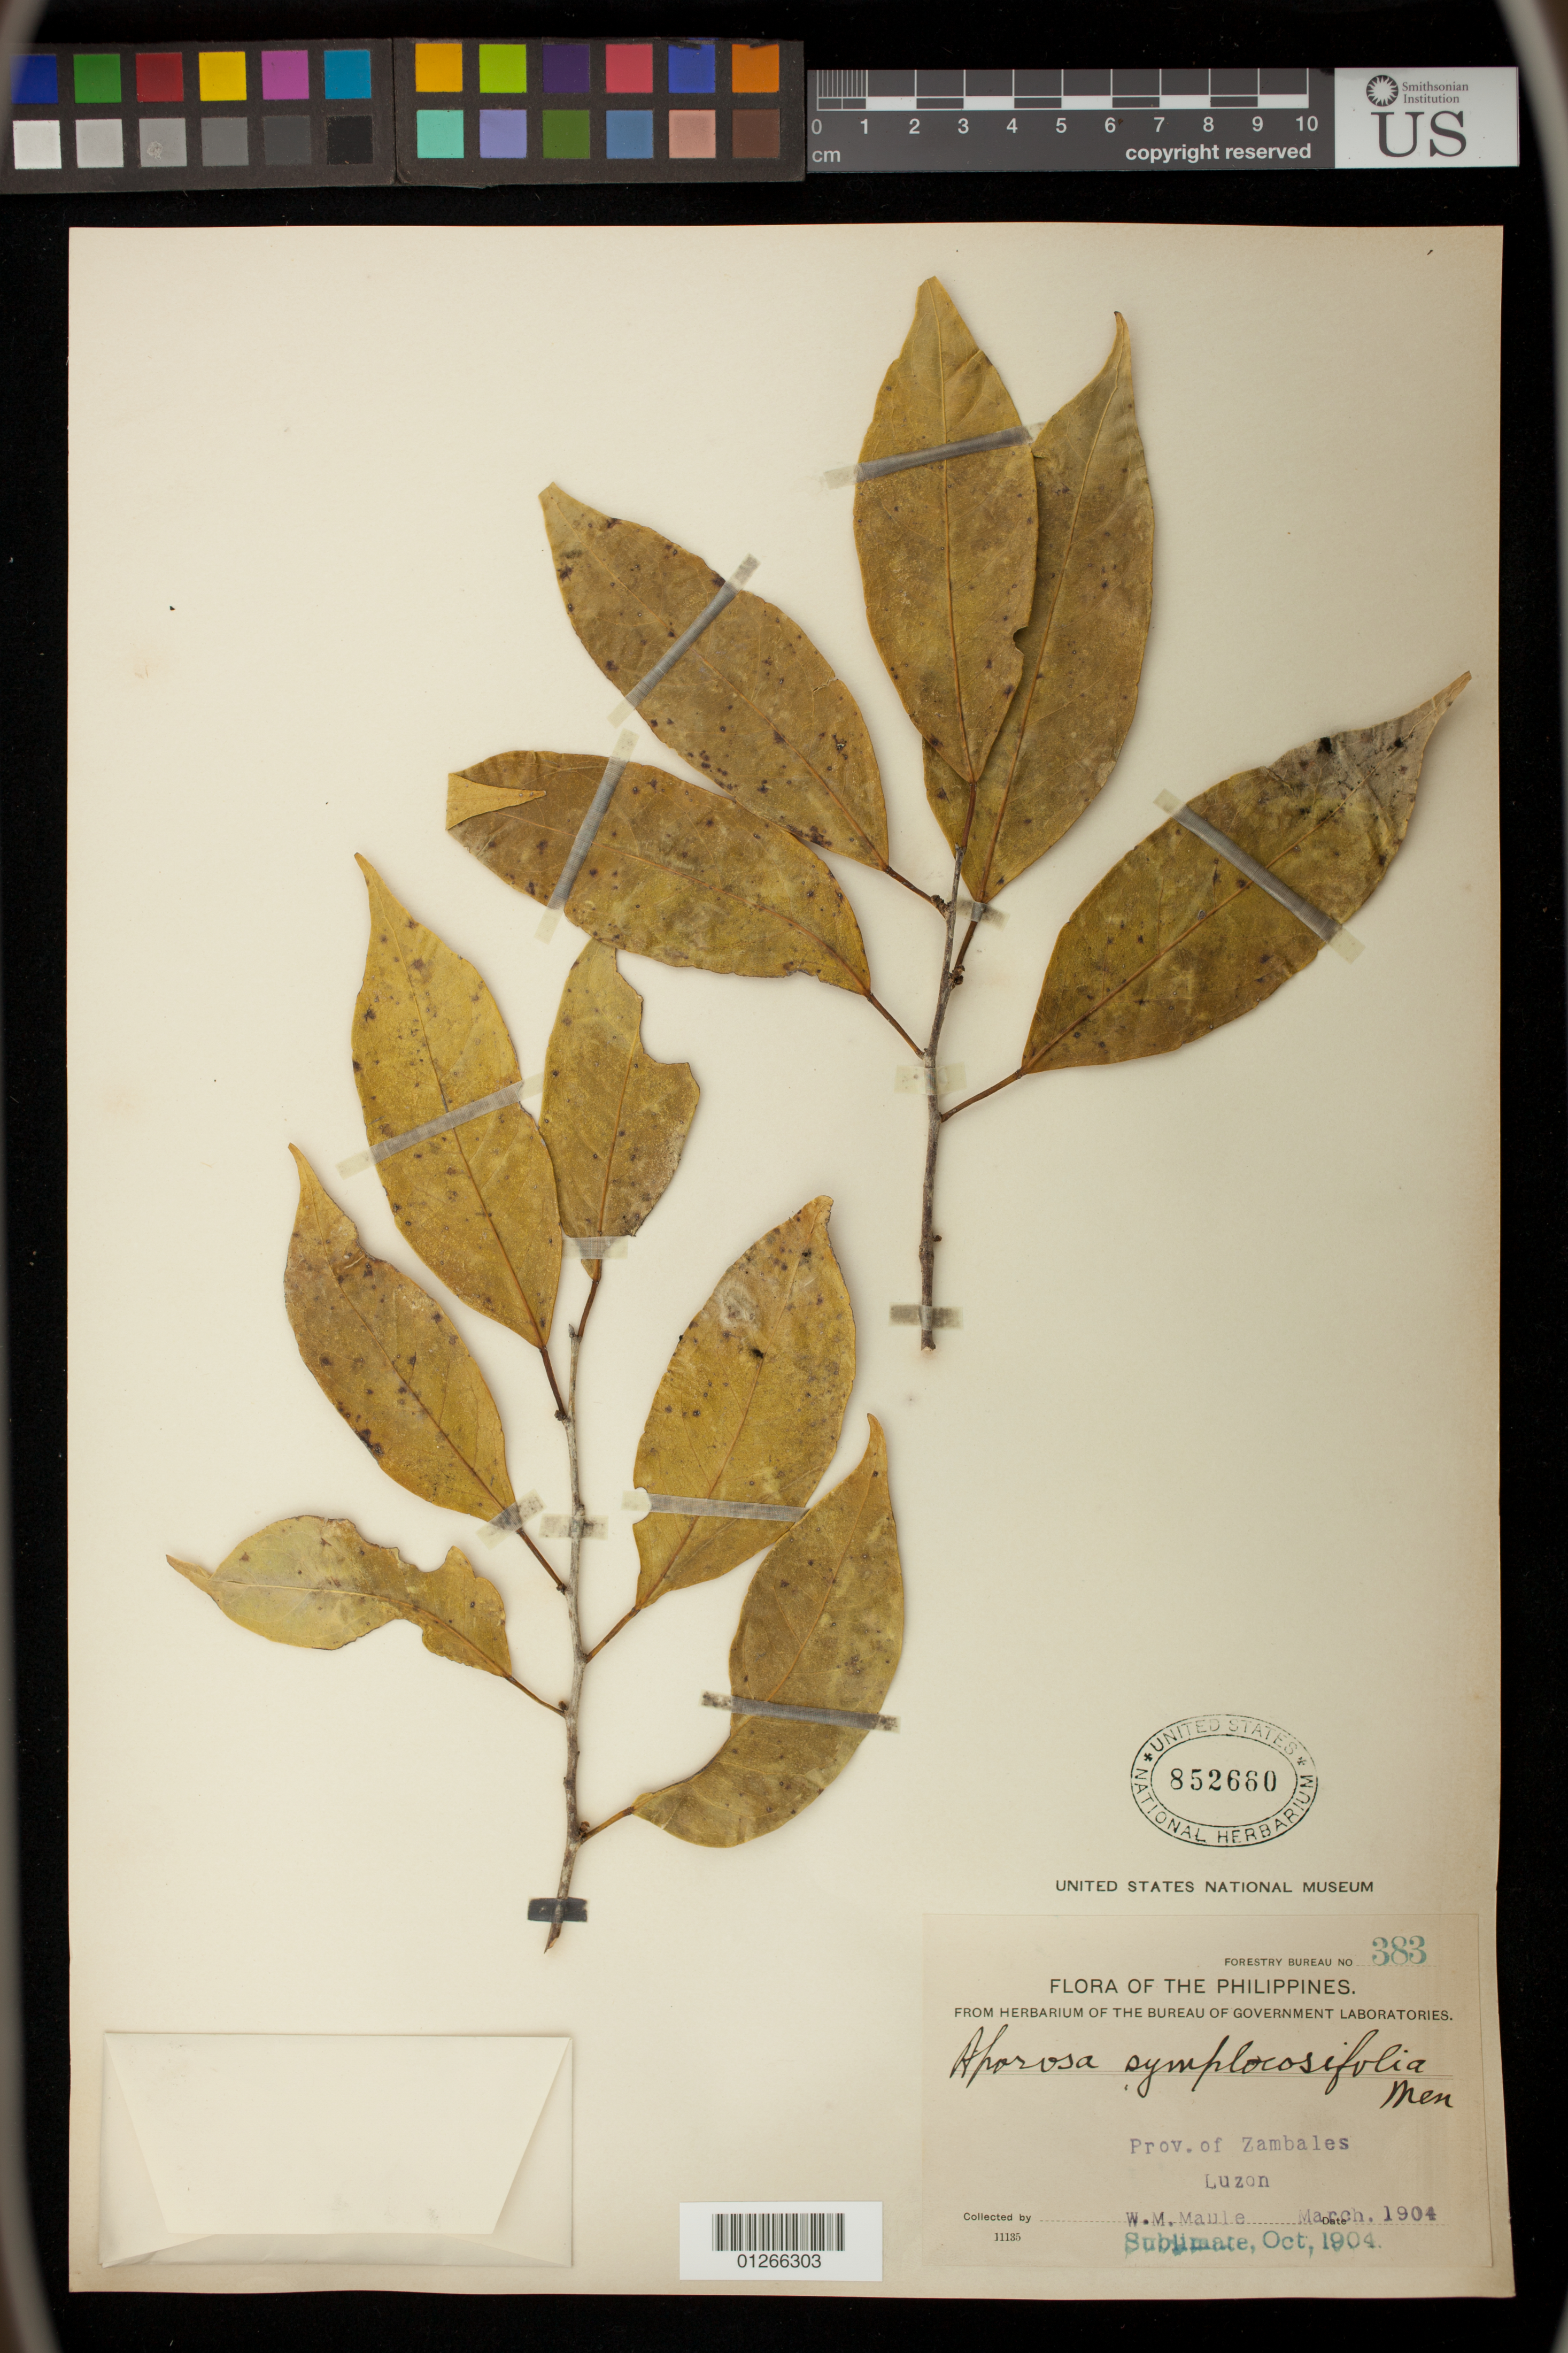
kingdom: Plantae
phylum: Tracheophyta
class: Magnoliopsida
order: Malpighiales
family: Phyllanthaceae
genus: Aporosa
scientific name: Aporosa symplocifolia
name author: Merr.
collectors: W. Maule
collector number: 383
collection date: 1904-03/1904-10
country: Philippines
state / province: Central Luzon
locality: Prov. of Zambales